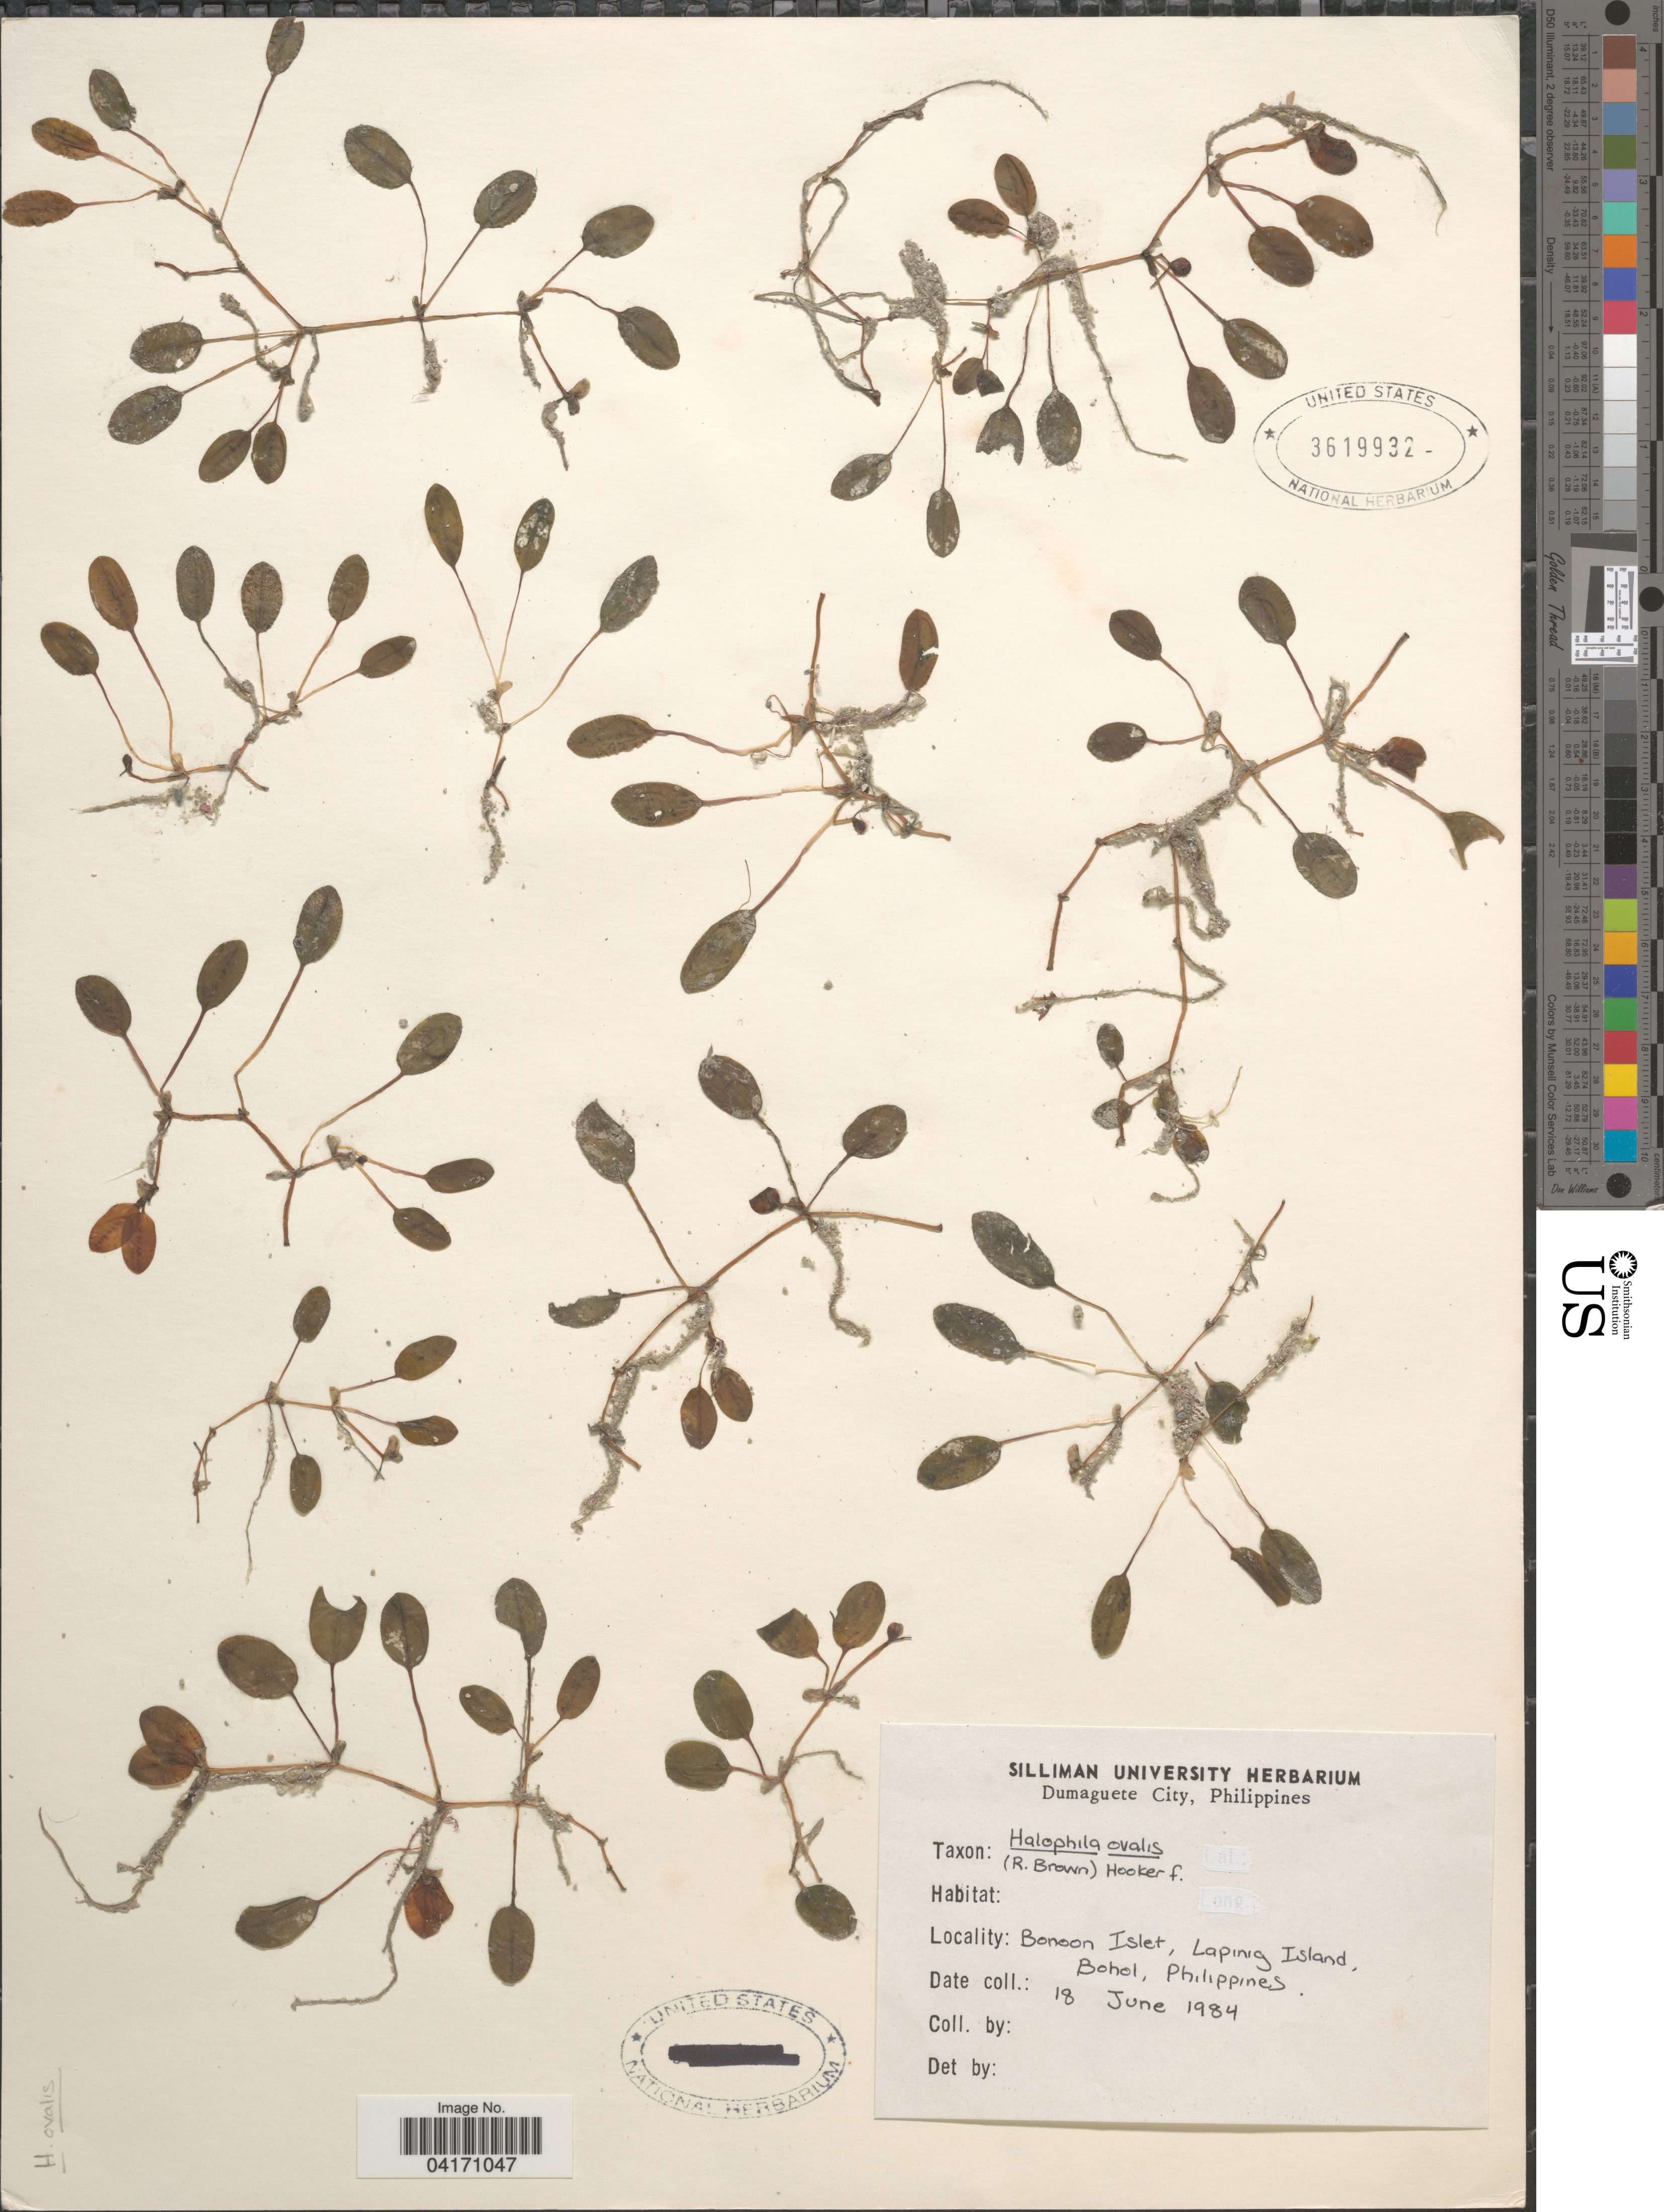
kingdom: Plantae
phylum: Tracheophyta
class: Liliopsida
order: Alismatales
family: Hydrocharitaceae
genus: Halophila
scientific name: Halophila ovalis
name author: (R. Br.) Hook. f.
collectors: Ex herb. Silliman University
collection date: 1984-06-18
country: Philippines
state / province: Central Visayas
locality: Bonoon Islet, Lapinig Island, Bohol.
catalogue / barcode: US 3619932